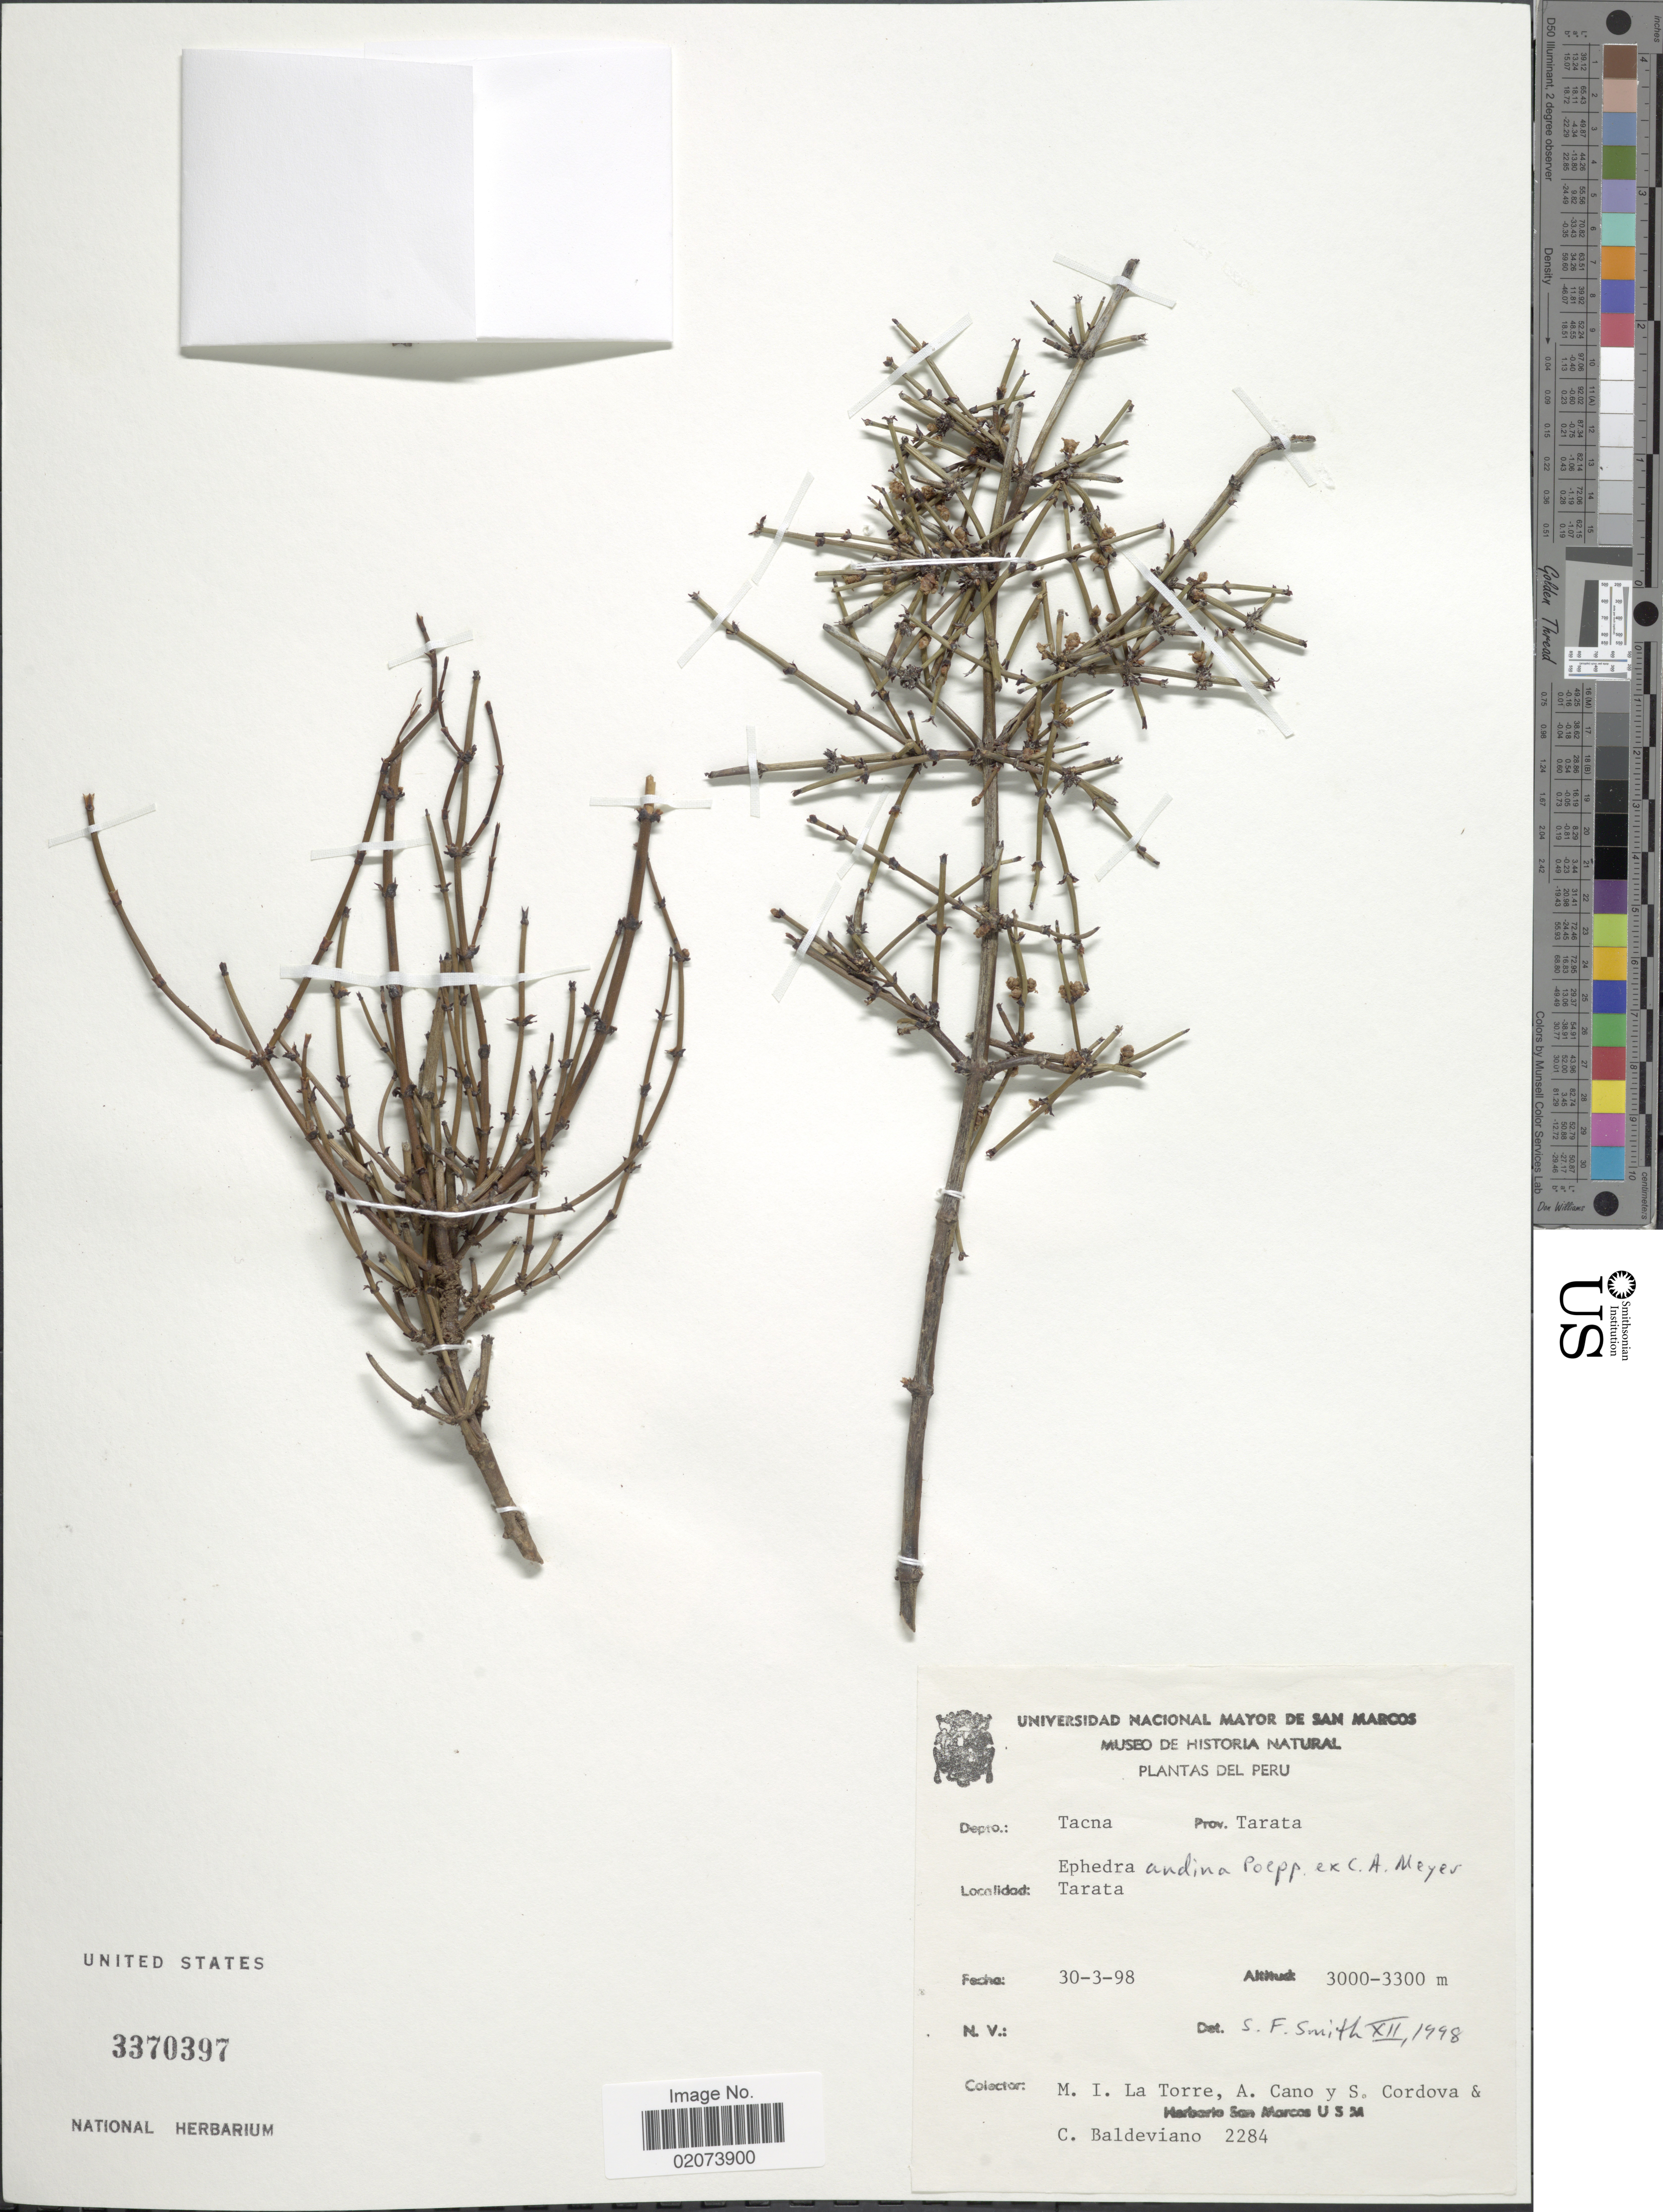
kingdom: Plantae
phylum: Tracheophyta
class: Gnetopsida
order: Ephedrales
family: Ephedraceae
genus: Ephedra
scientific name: Ephedra chilensis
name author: C. Presl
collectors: M. I. La Torre, A. Cano, S. Cordova & C. Baldeviano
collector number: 2284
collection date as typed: Transcribed d/m/y: 30/3/98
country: Peru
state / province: Tacna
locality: Prov. Tarata, Tarata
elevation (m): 3000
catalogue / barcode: US 3370397